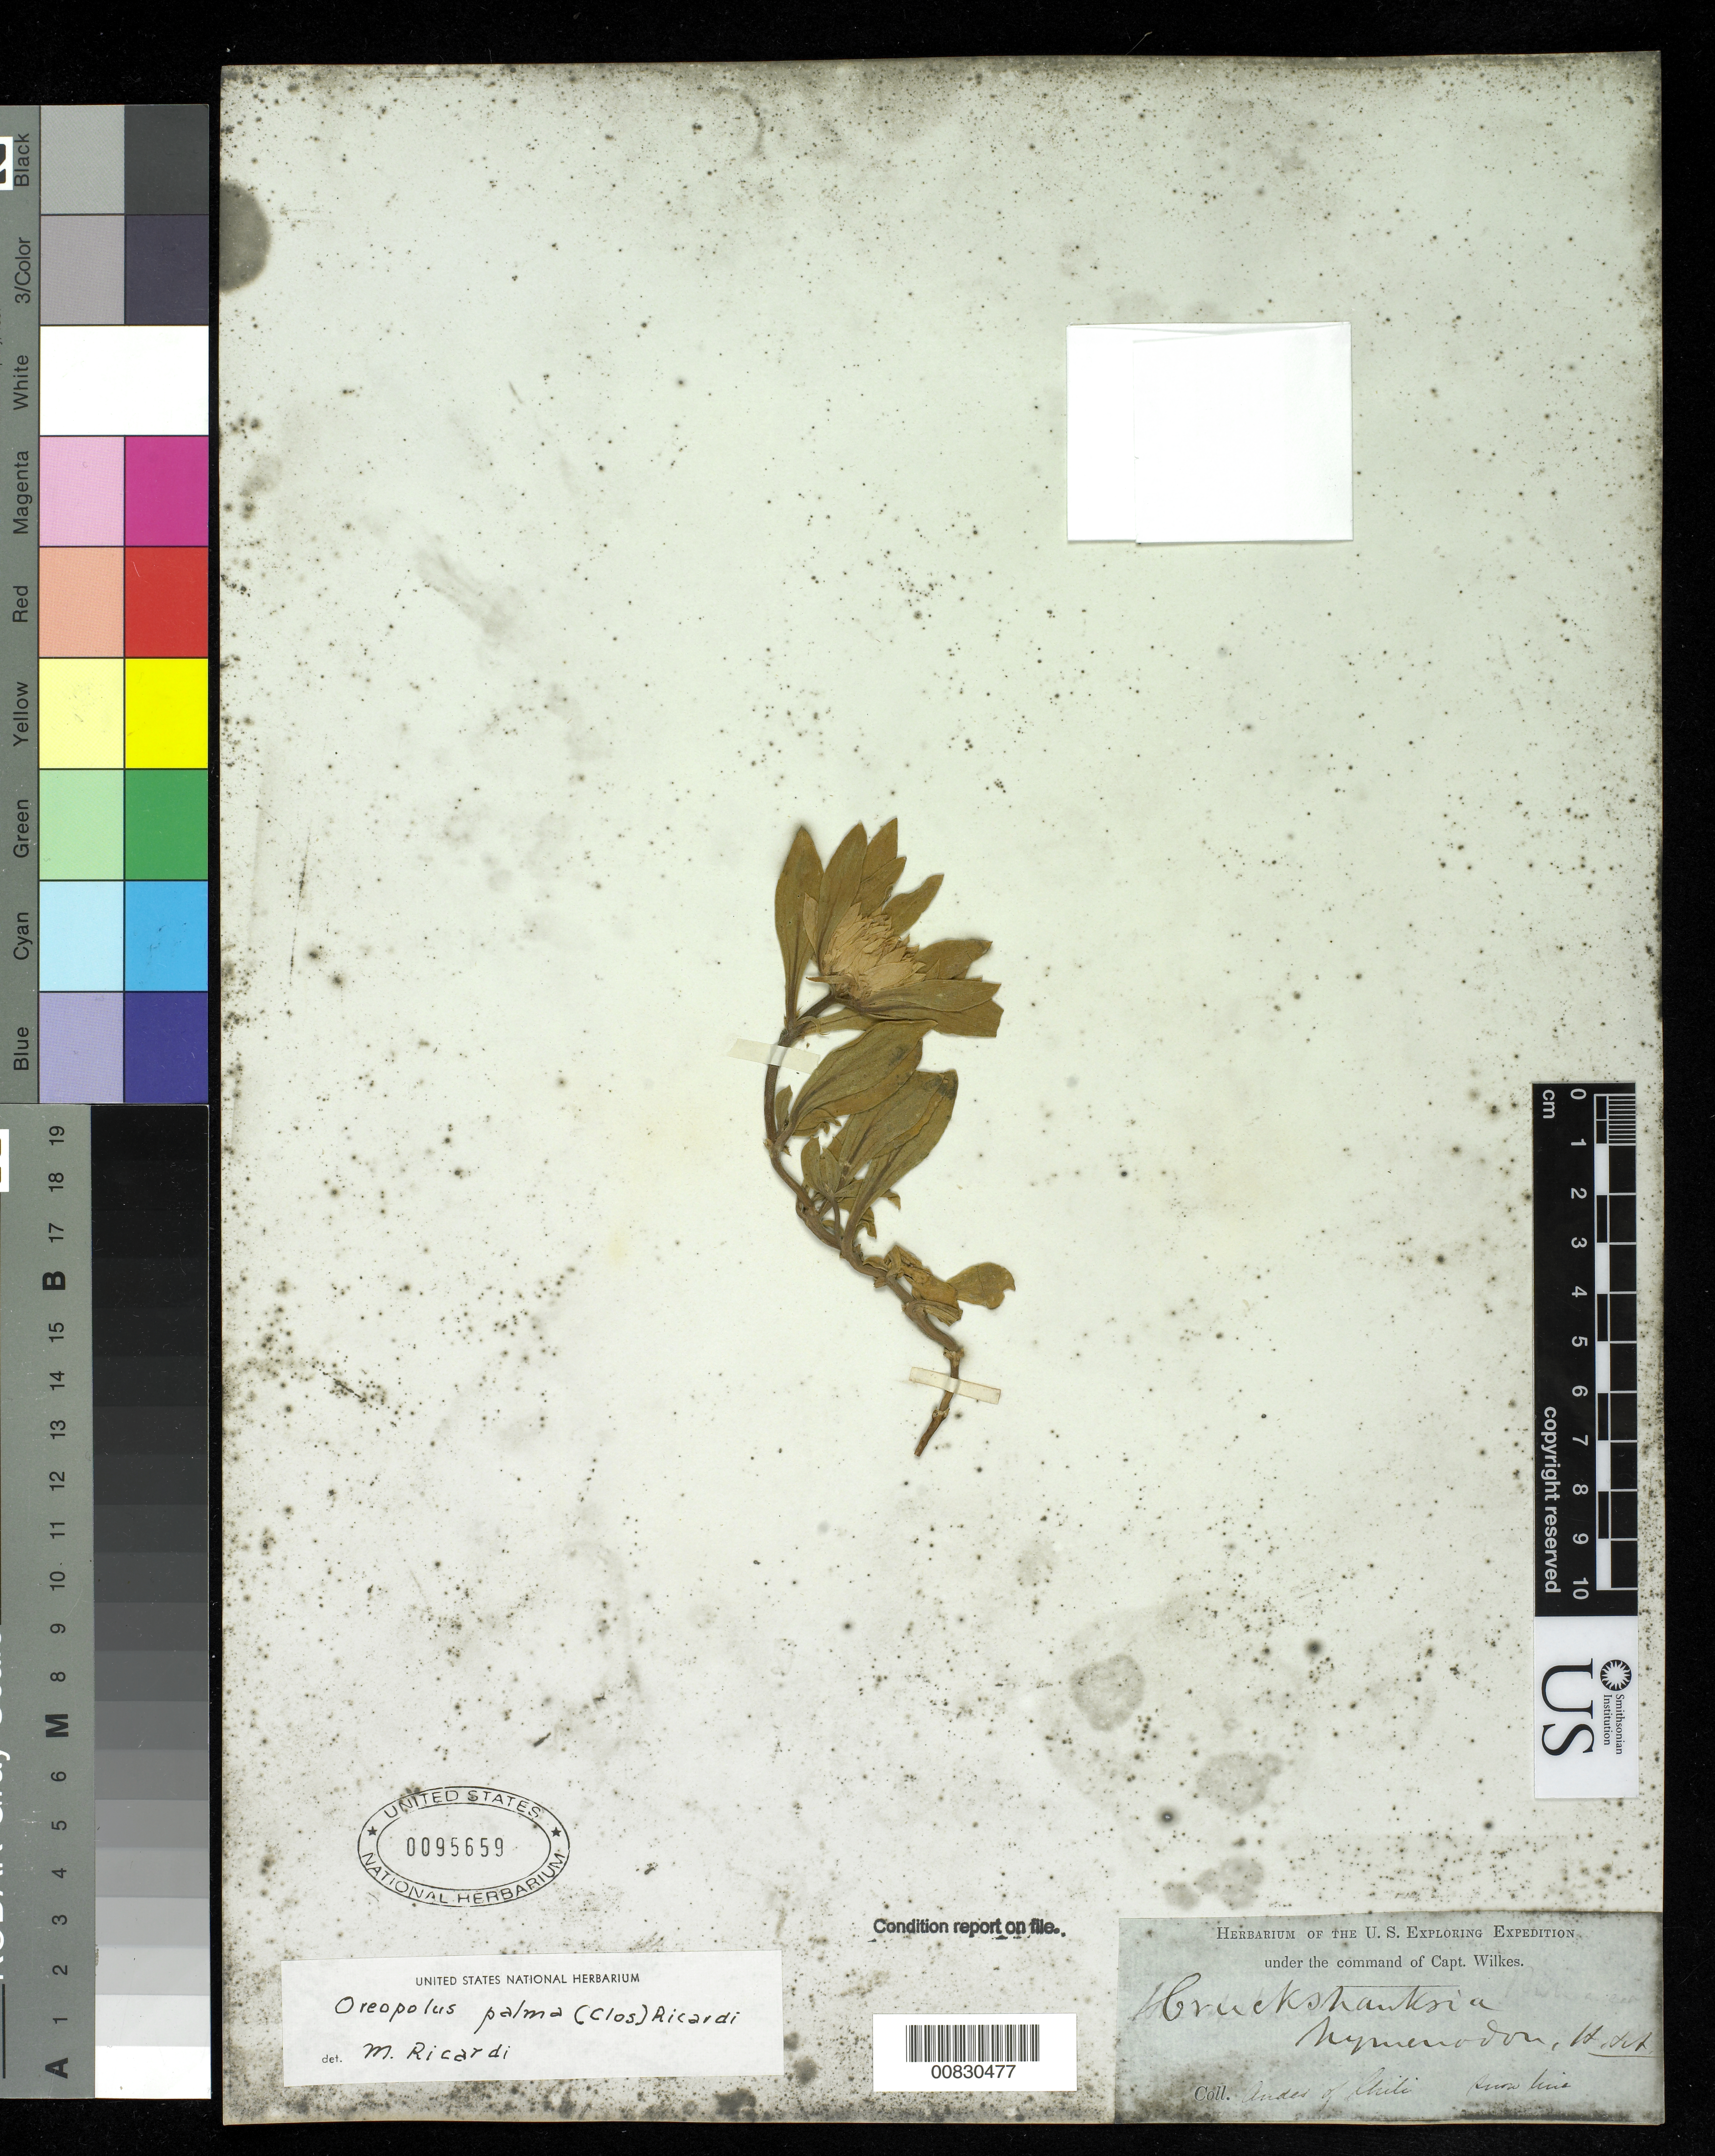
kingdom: Plantae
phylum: Tracheophyta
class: Magnoliopsida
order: Gentianales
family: Rubiaceae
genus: Cruckshanksia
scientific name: Cruckshanksia palmae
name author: Clos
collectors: Wilkes Explor. Exped.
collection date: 1838/1842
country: Chile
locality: Andes of Chili, snow line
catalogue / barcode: US 95659